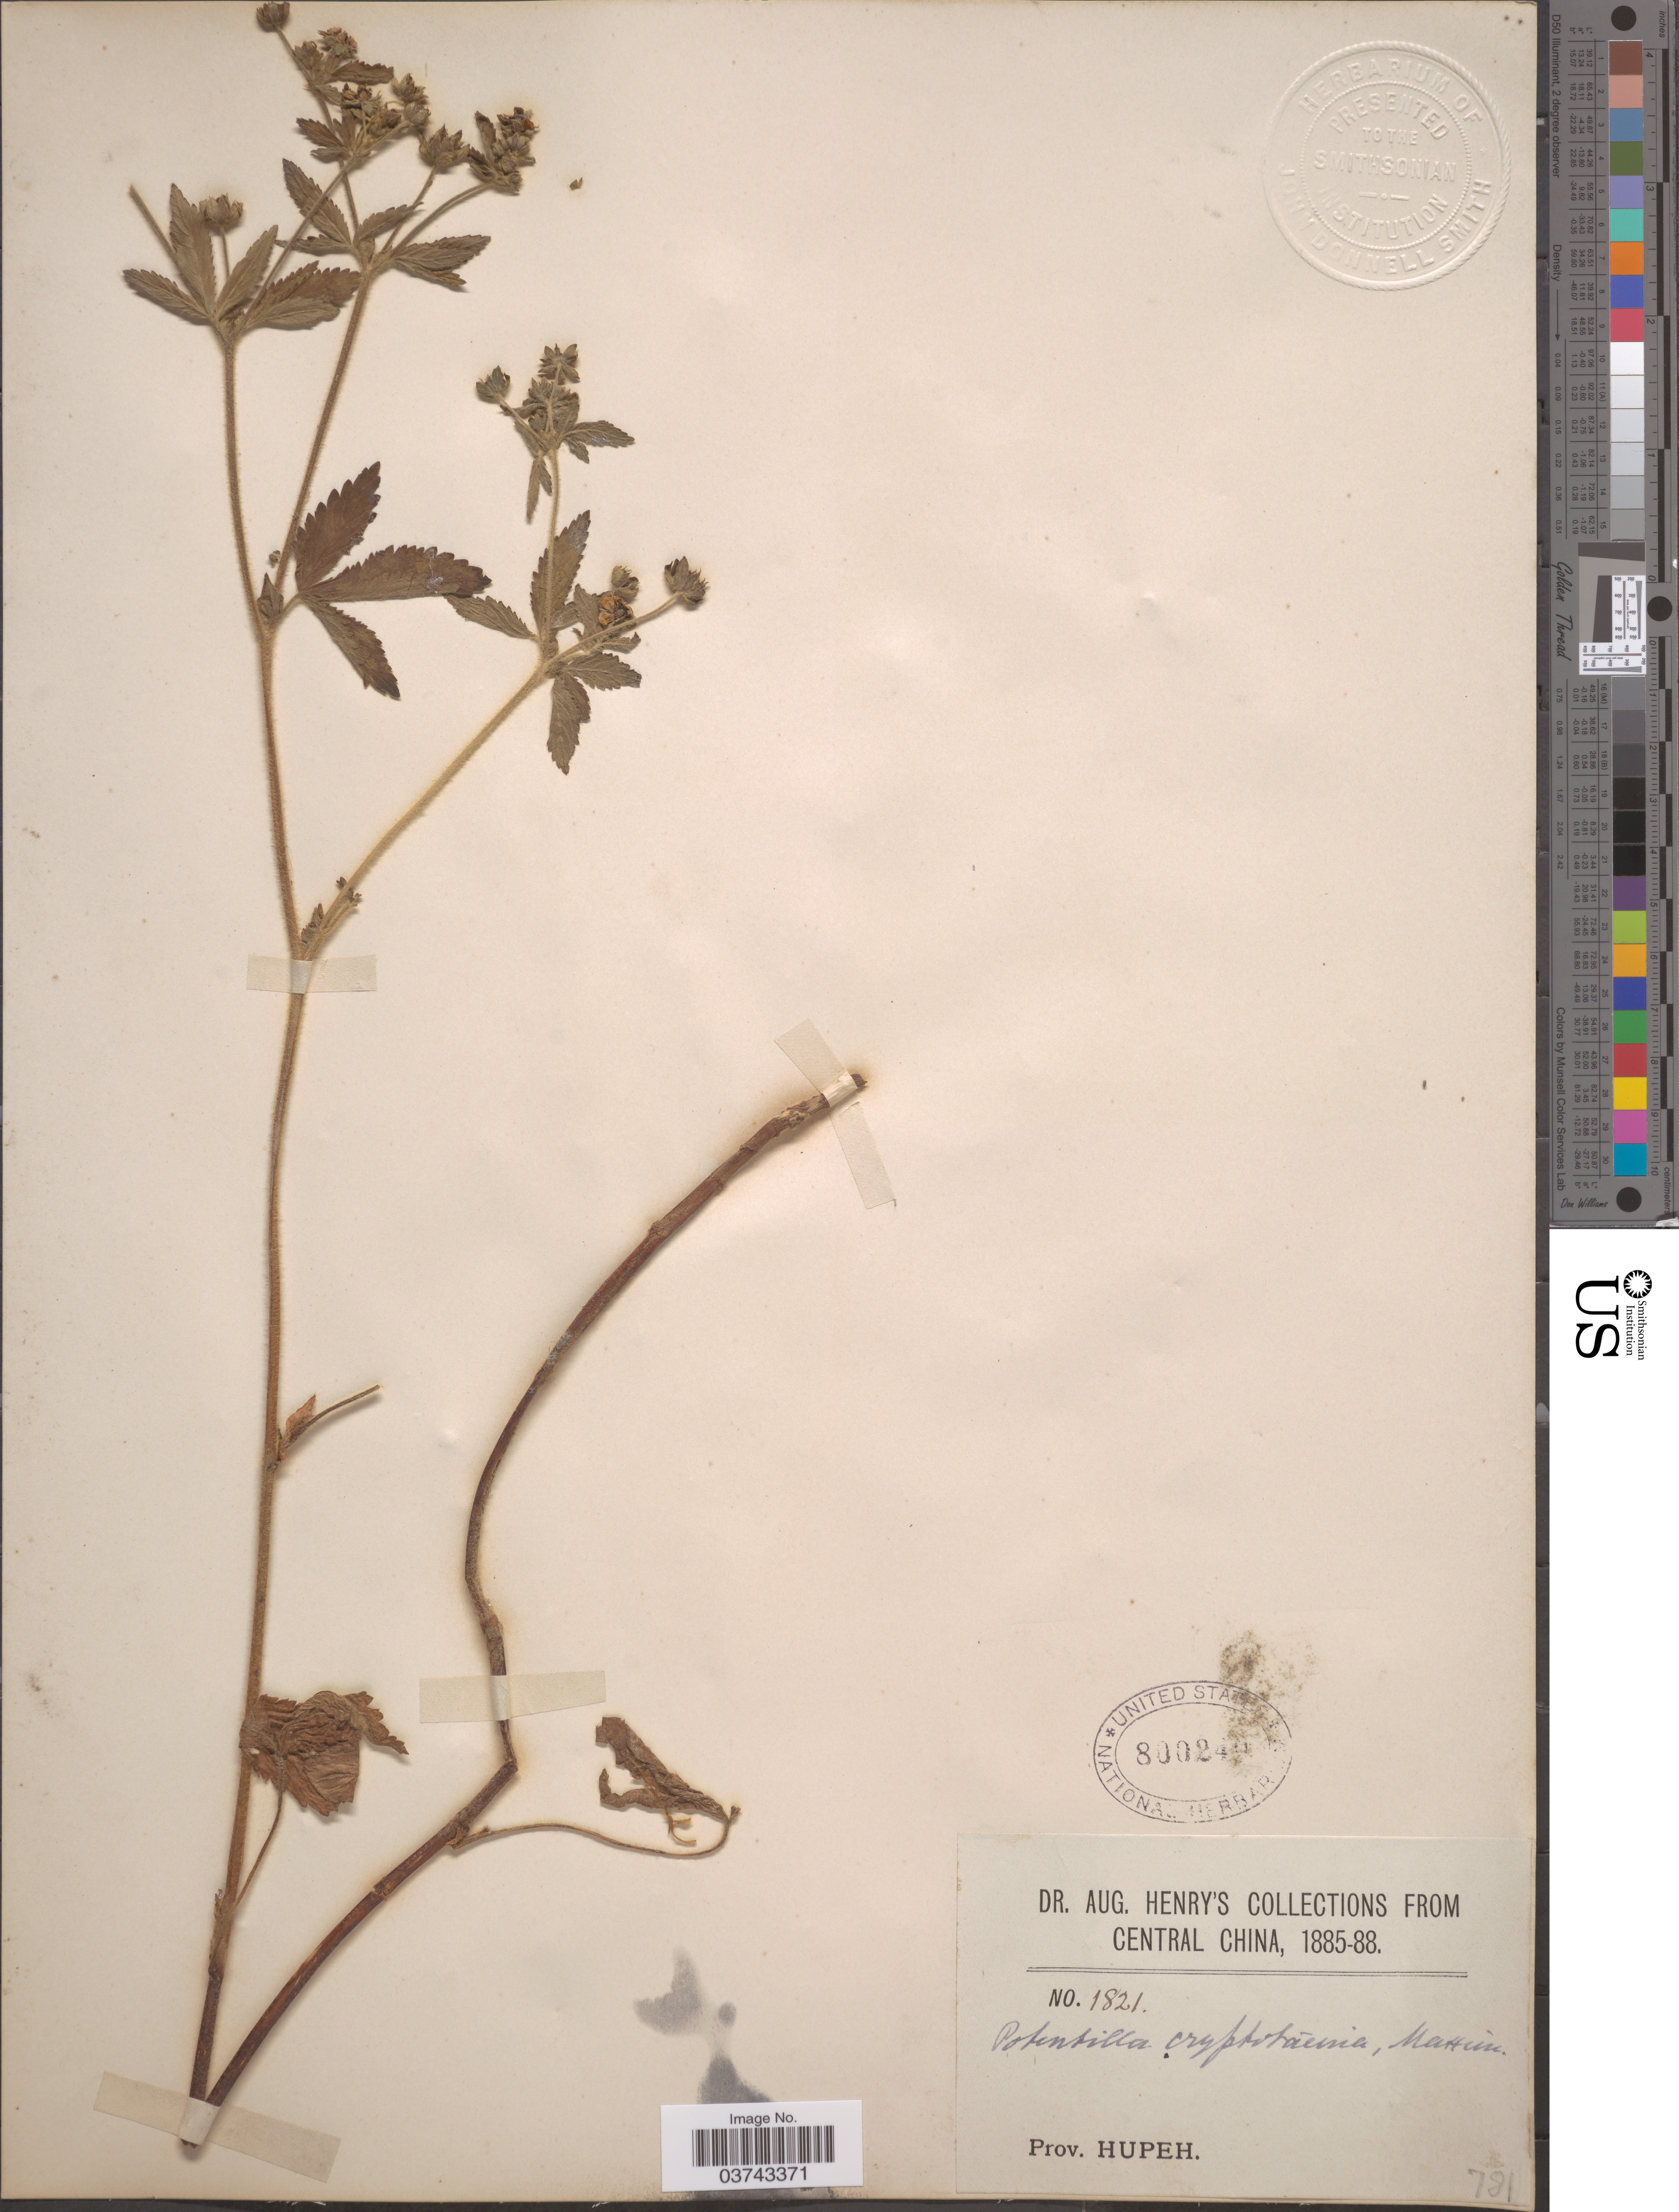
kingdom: Plantae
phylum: Tracheophyta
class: Magnoliopsida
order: Rosales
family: Rosaceae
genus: Potentilla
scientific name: Potentilla cryptotaeniae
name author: Maxim.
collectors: A. Henry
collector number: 1821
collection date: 1885/1888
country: China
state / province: Hubei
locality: Central China. Prov. Hupeh.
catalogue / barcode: US 800240